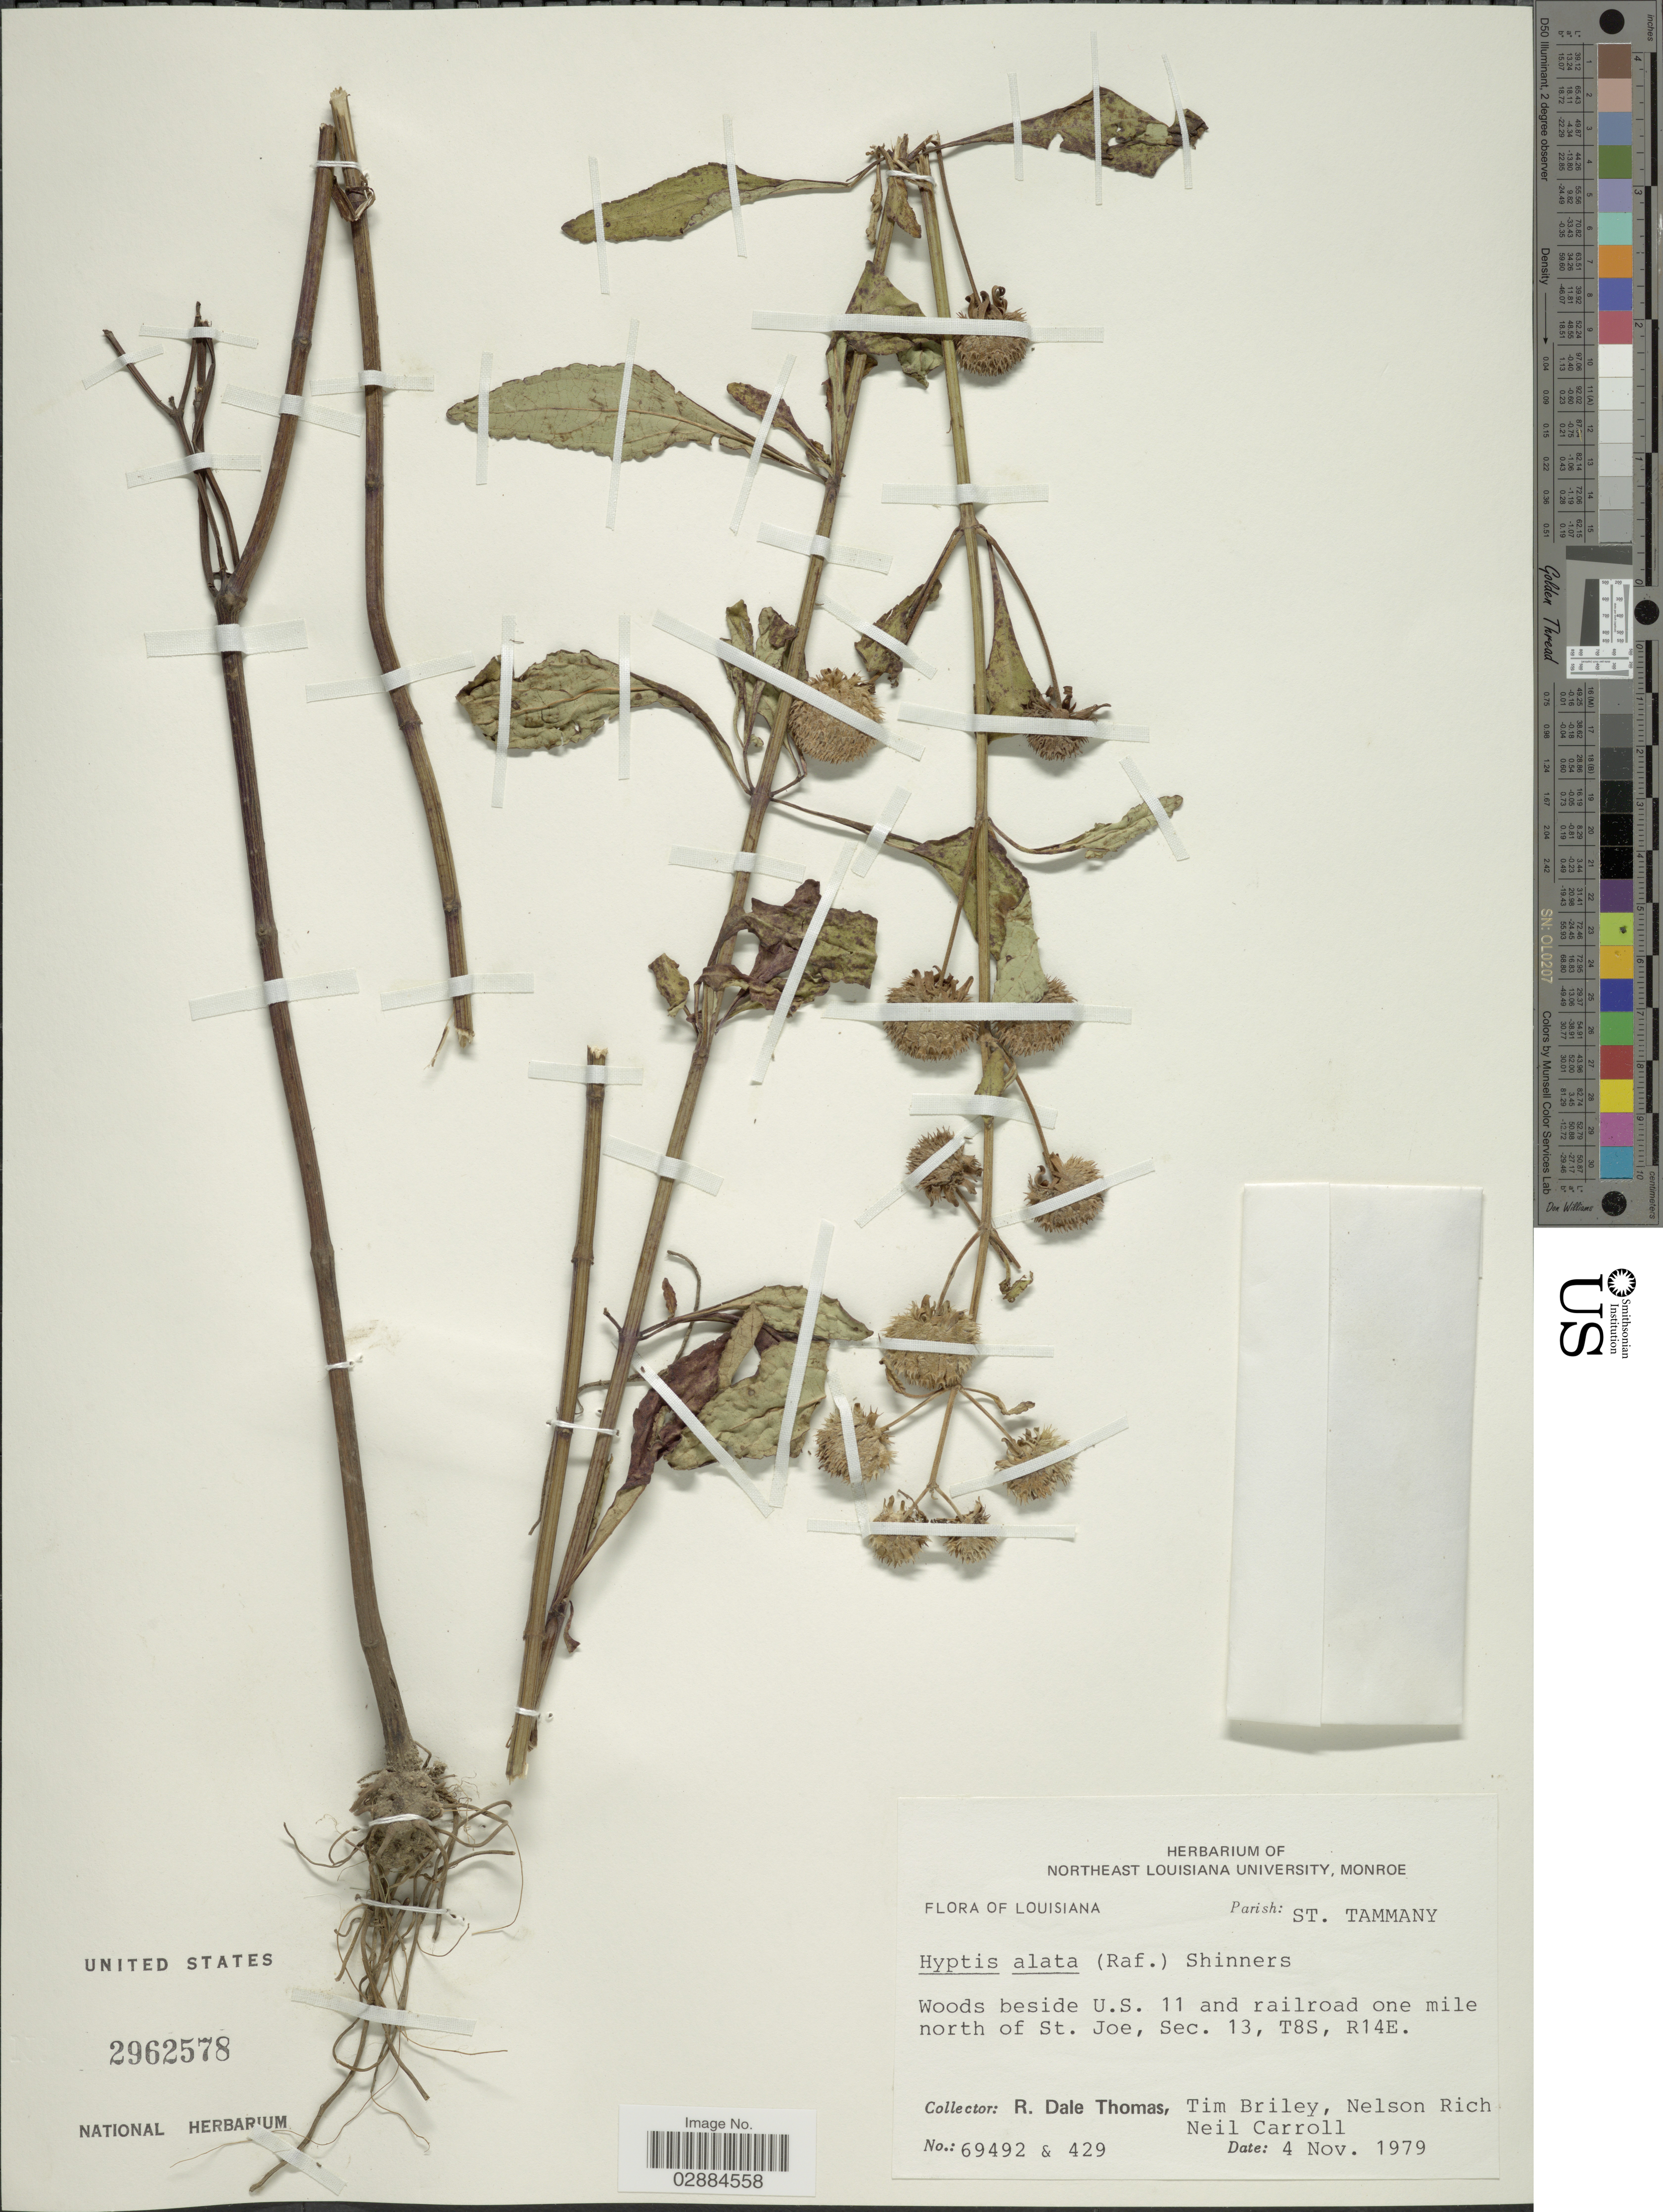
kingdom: Plantae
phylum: Tracheophyta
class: Magnoliopsida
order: Lamiales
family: Lamiaceae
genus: Hyptis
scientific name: Hyptis alata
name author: (Raf.) Shinners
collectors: R. Thomas, T. Briley, N. Rich & N. Carroll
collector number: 69492 & 429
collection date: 1979-11-04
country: United States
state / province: Louisiana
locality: Parish: St. Tammany, Woods beside U.S. 11 and railroad one mile north of St. Joe, Sec. 13, T8S, R14E.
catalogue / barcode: US 2962578